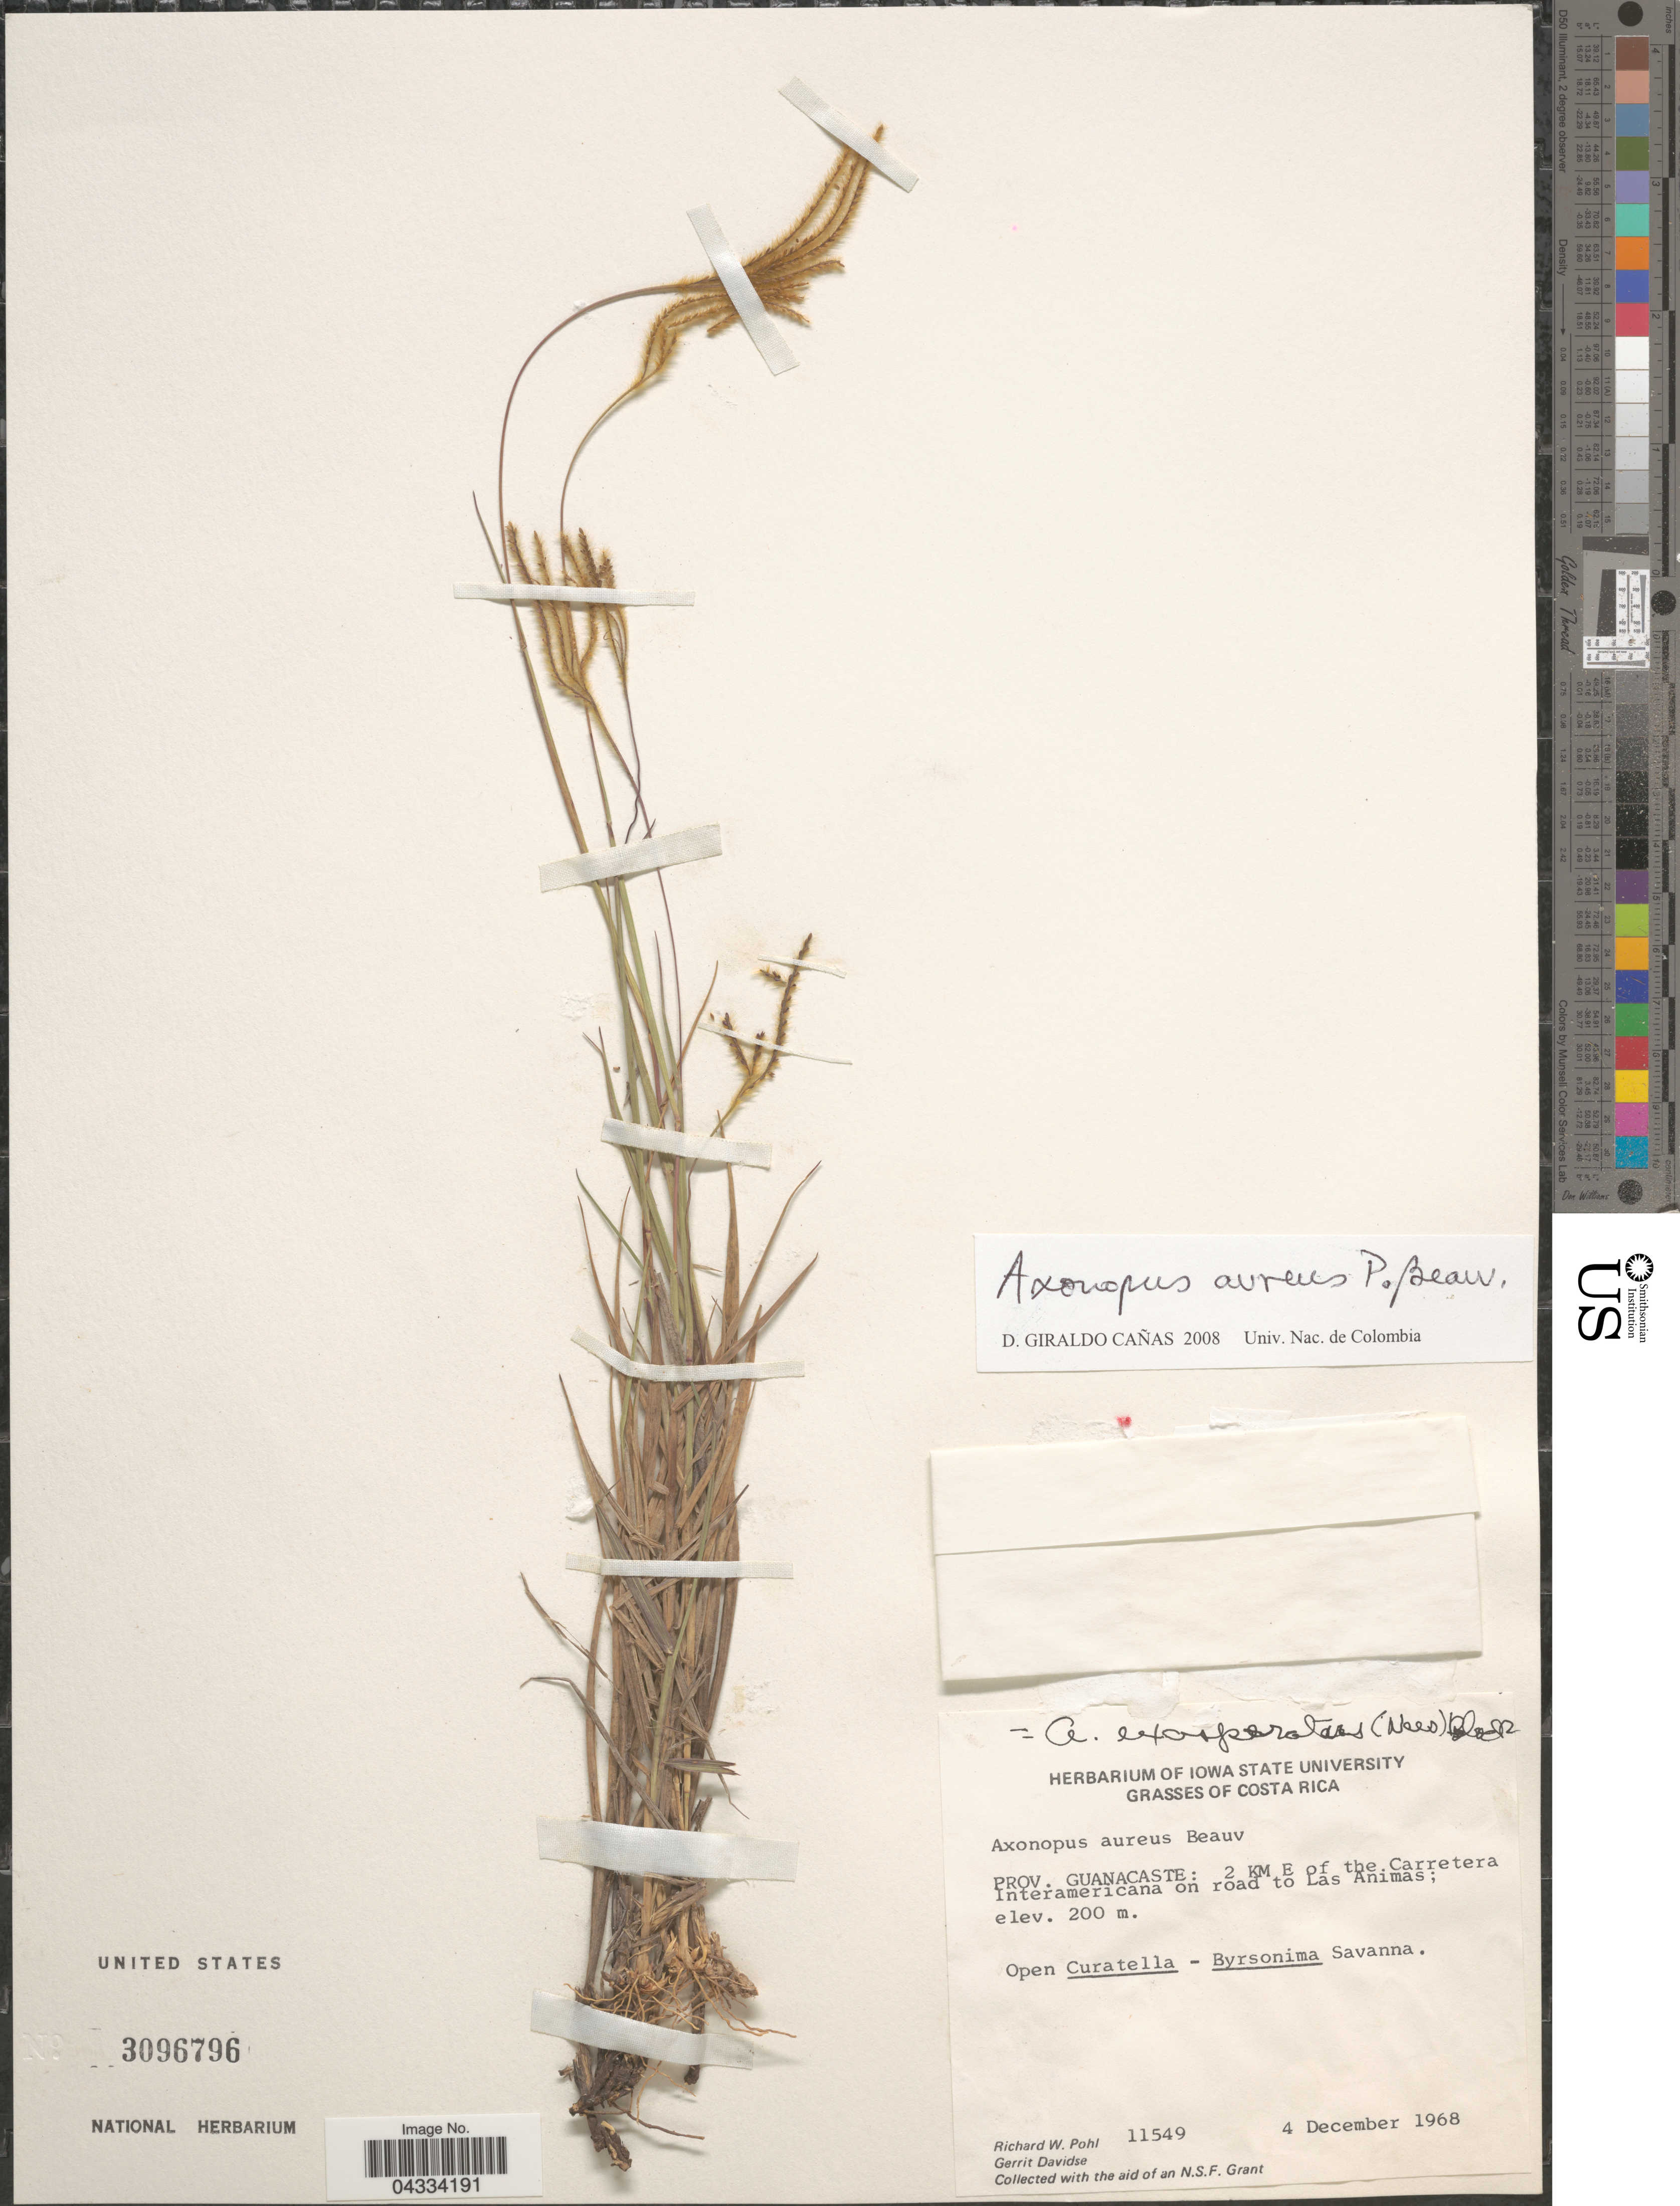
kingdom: Plantae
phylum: Tracheophyta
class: Liliopsida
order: Poales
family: Poaceae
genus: Axonopus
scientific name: Axonopus aureus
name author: P. Beauv.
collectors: R. W. Pohl & G. Davidse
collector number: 11549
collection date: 1968-12-04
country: Costa Rica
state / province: Guanacaste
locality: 2 KM E of the Carretera Interamericana on road to Las Animas.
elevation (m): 200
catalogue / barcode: US 3096796